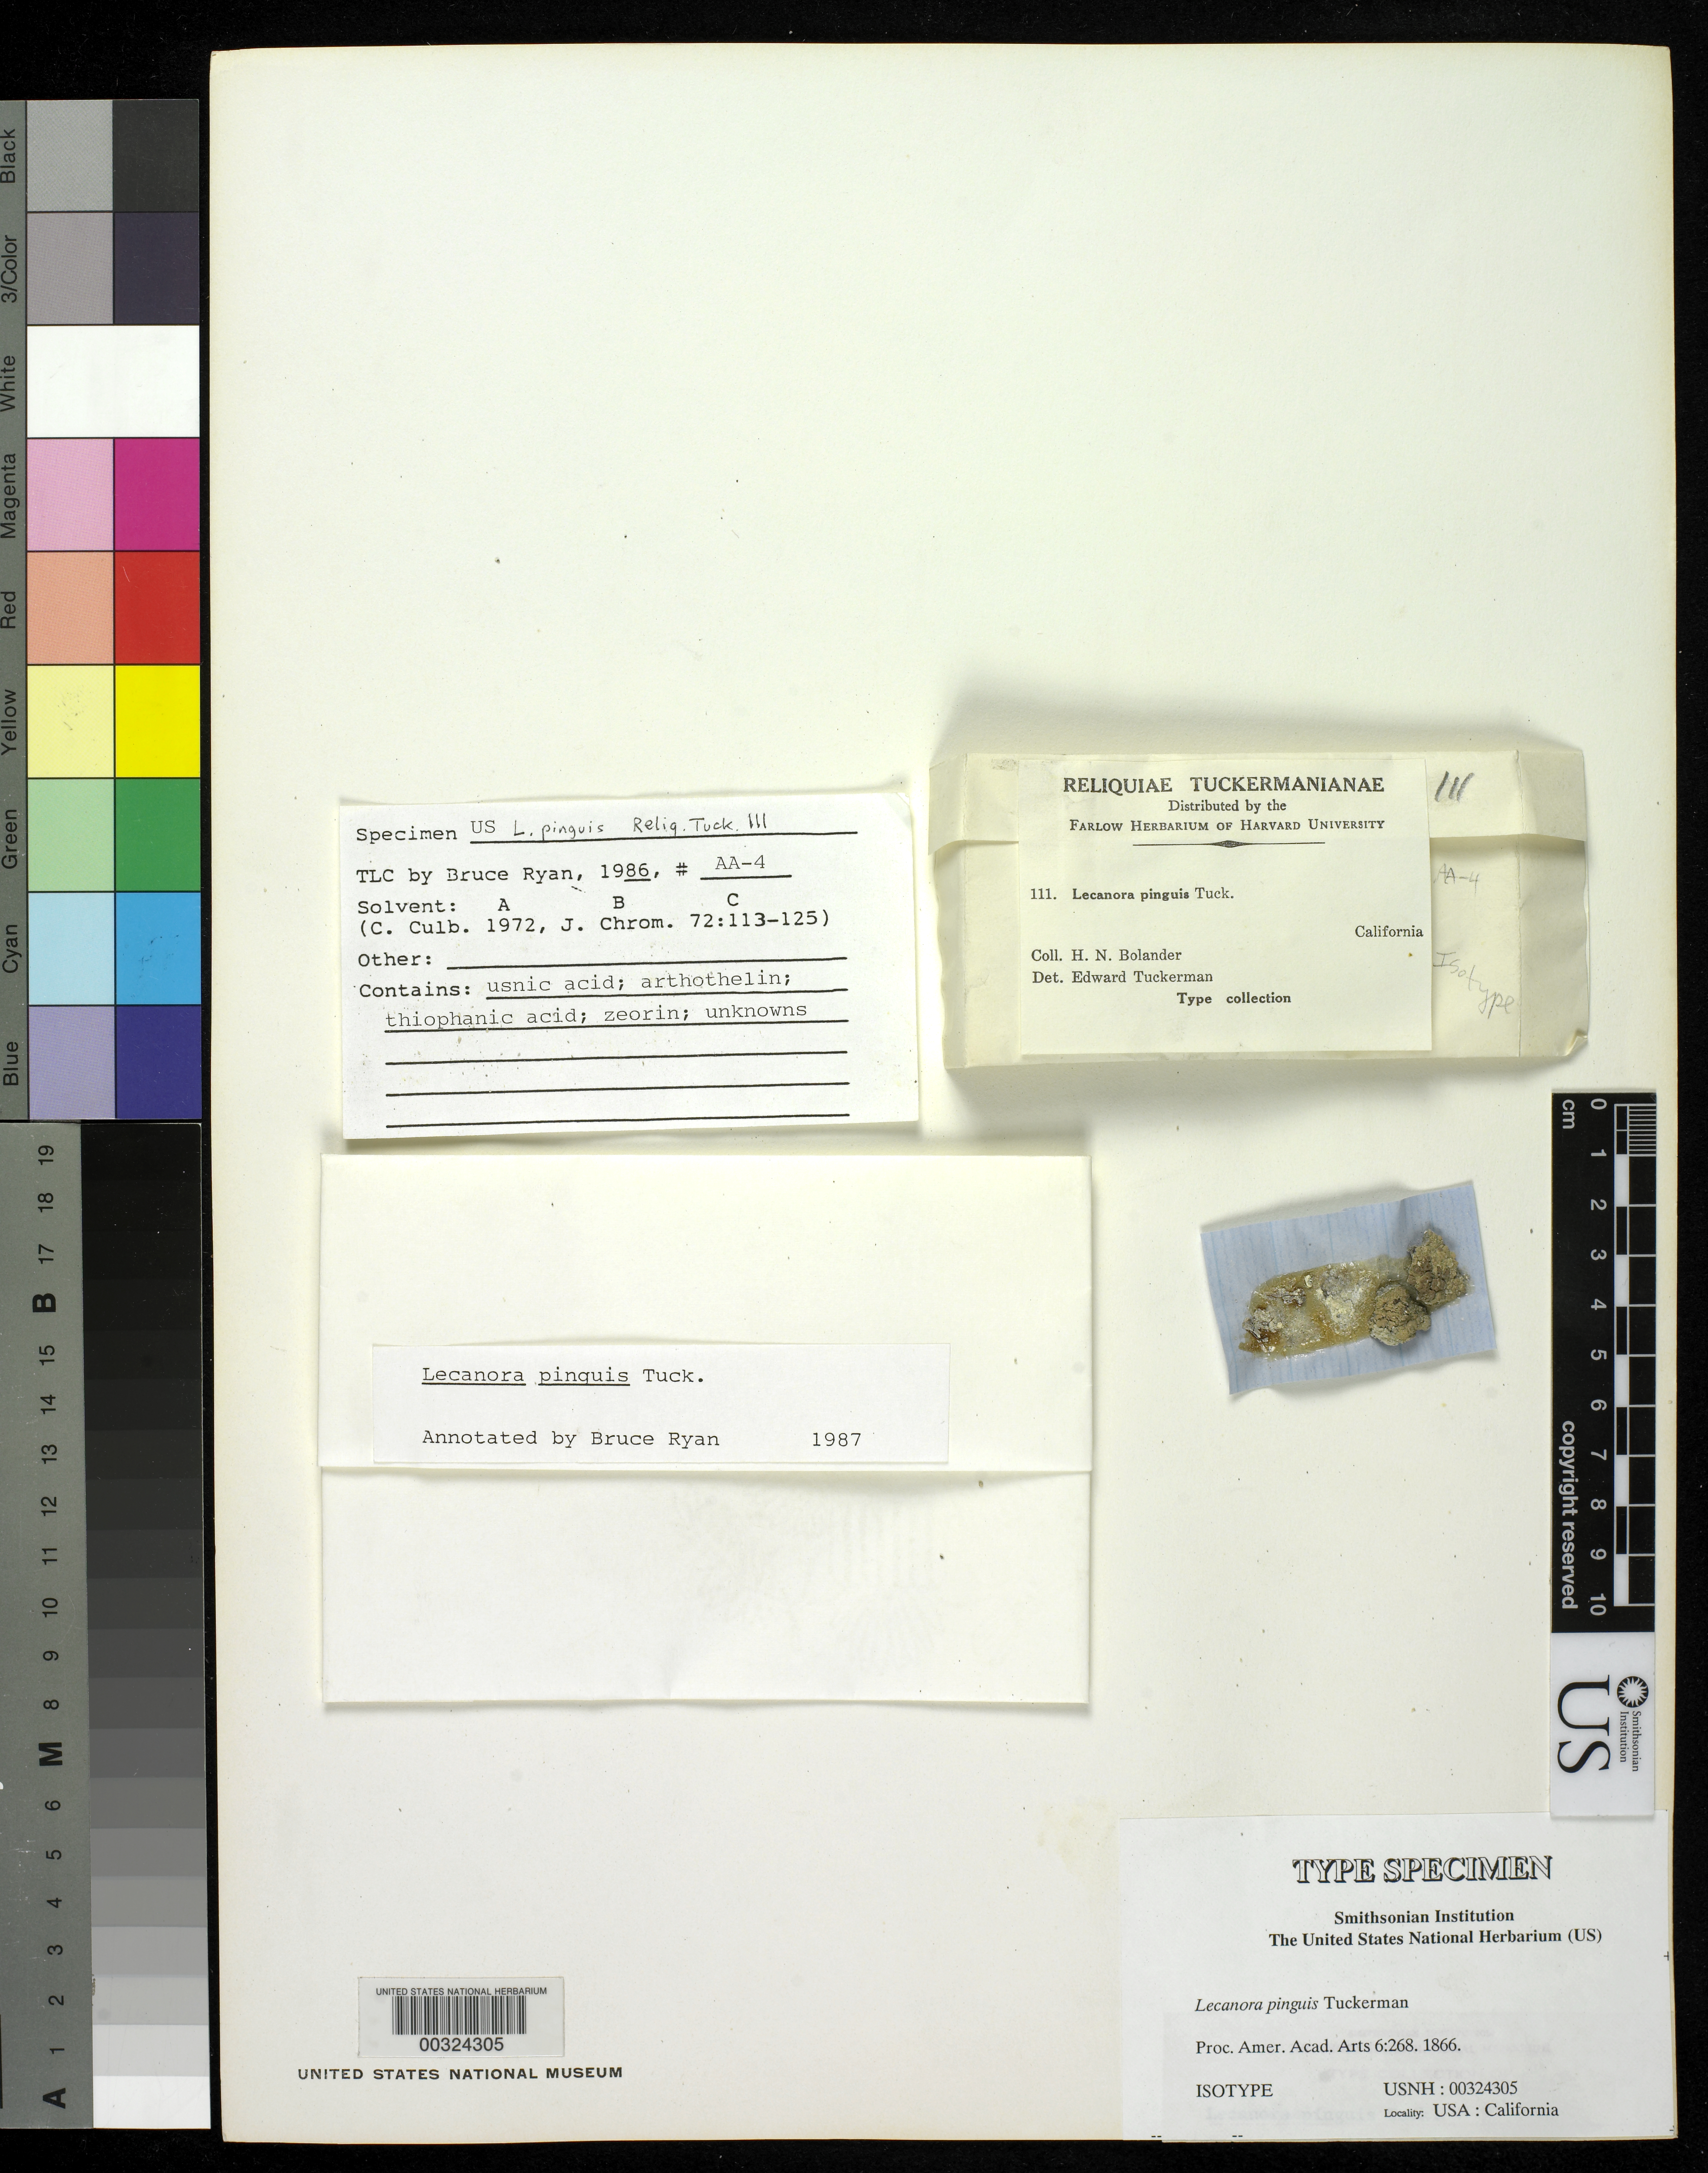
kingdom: Fungi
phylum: Ascomycota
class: Lecanoromycetes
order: Lecanorales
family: Lecanoraceae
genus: Lecanora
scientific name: Lecanora pinguis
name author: Tuck.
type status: Possible Isotype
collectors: H. Bolander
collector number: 111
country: United States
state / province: California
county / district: Alameda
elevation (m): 610